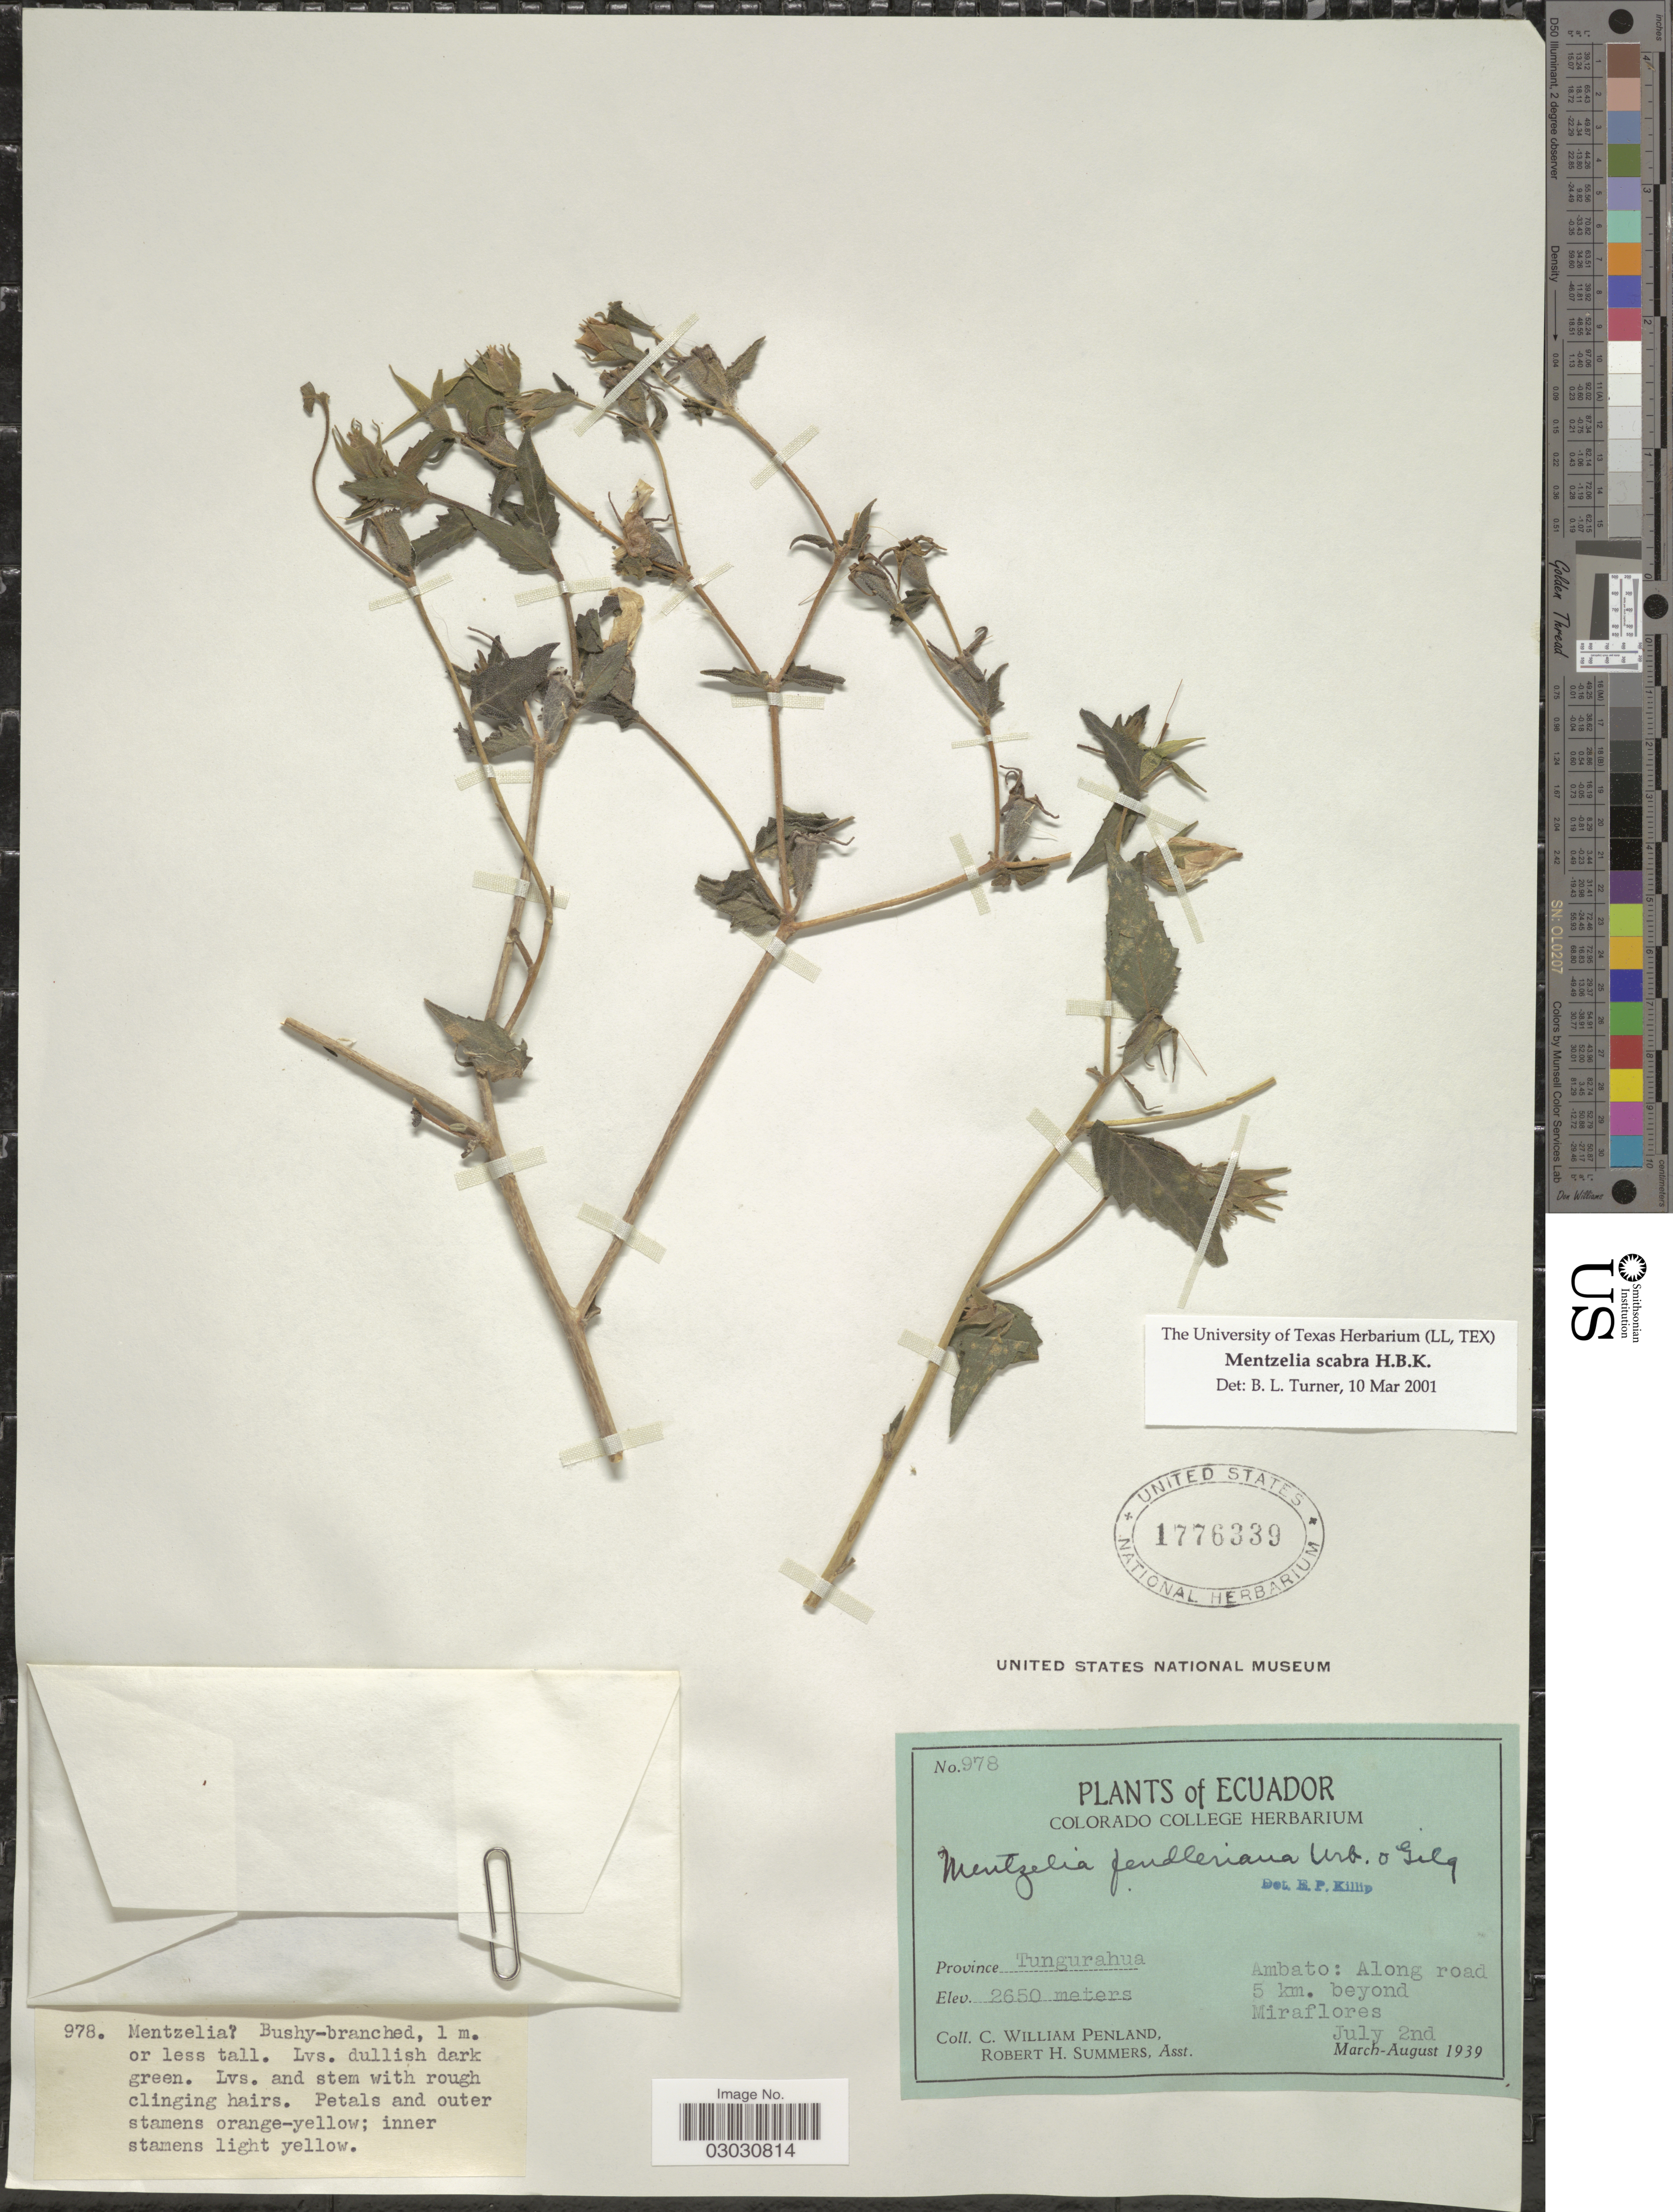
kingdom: Plantae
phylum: Tracheophyta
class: Magnoliopsida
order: Cornales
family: Loasaceae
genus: Mentzelia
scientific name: Mentzelia scabra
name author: Kunth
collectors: C. W. Penland & R. Summers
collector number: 978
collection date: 1939-07-02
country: Ecuador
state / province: Tungurahua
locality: Ambato: Along road 5 km. beyond Miraflores.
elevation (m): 2650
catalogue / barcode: US 1776339